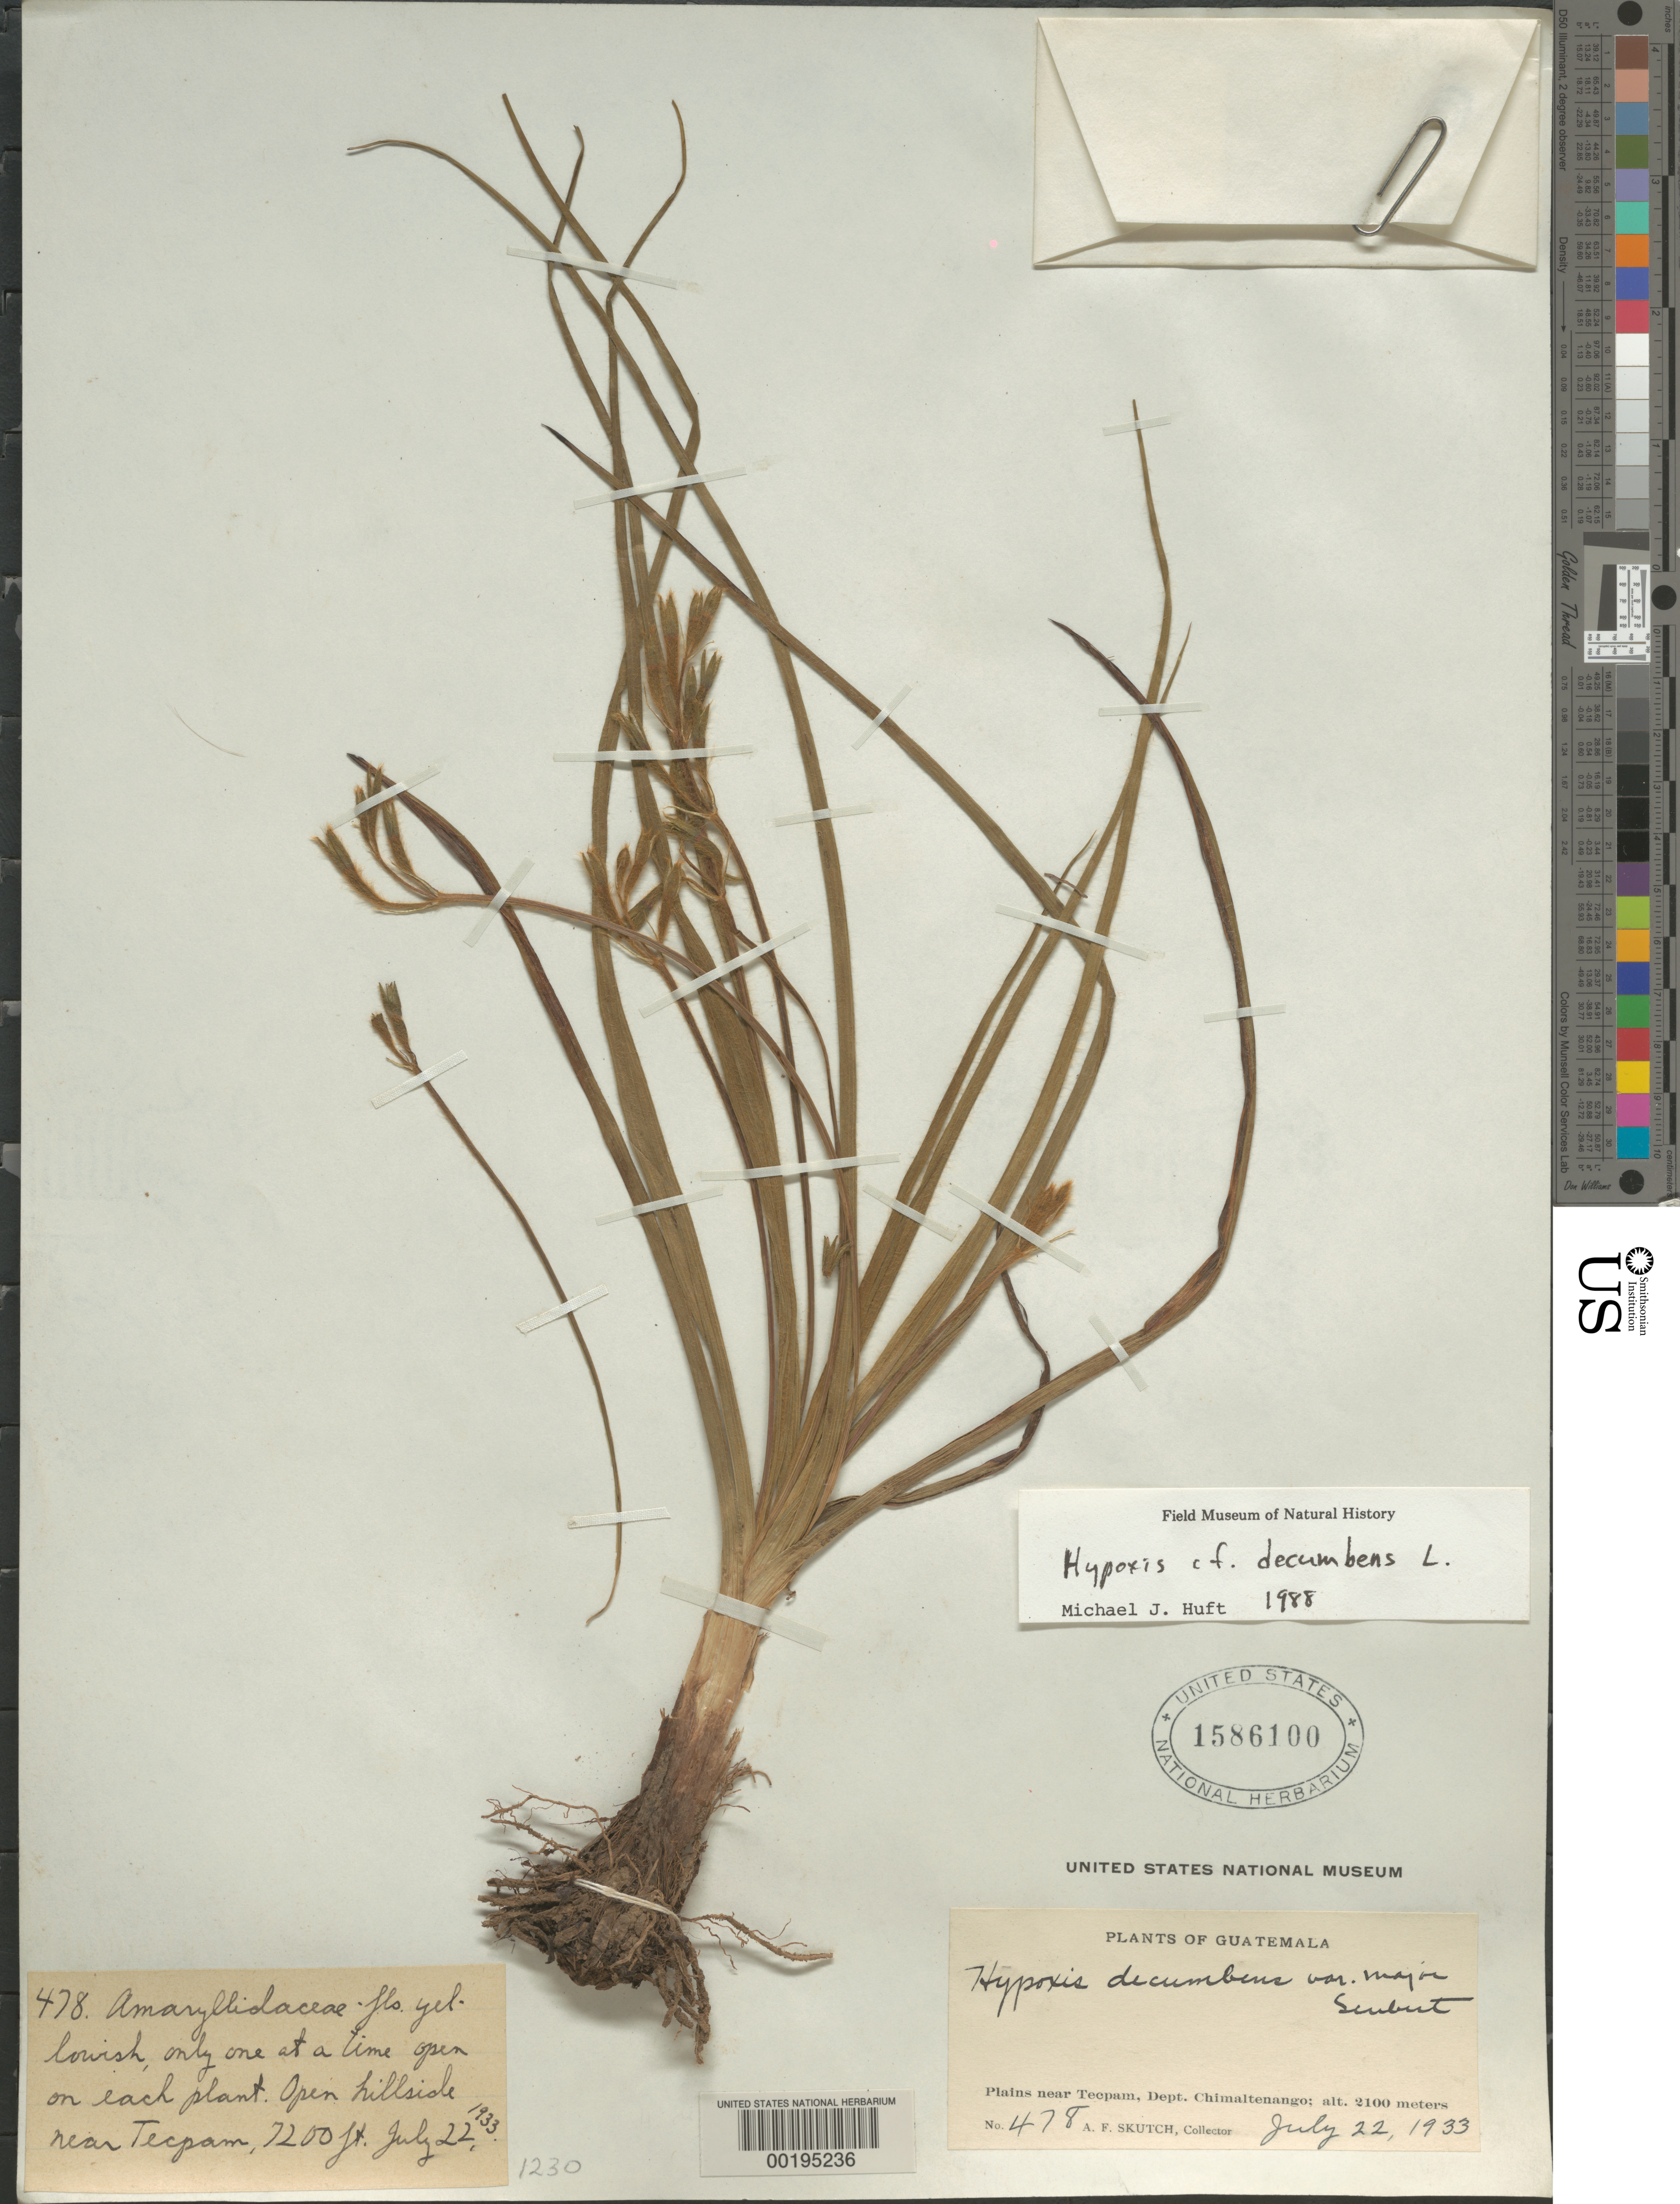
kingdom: Plantae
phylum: Tracheophyta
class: Liliopsida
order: Asparagales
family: Hypoxidaceae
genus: Hypoxis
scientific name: Hypoxis decumbens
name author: L.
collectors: A. F. Skutch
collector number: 478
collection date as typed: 22 Jul 1933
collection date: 1933-07-22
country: Guatemala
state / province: Chimaltenango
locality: Near Tecpan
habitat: Plains; open hillside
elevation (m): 2100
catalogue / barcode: US 1586100